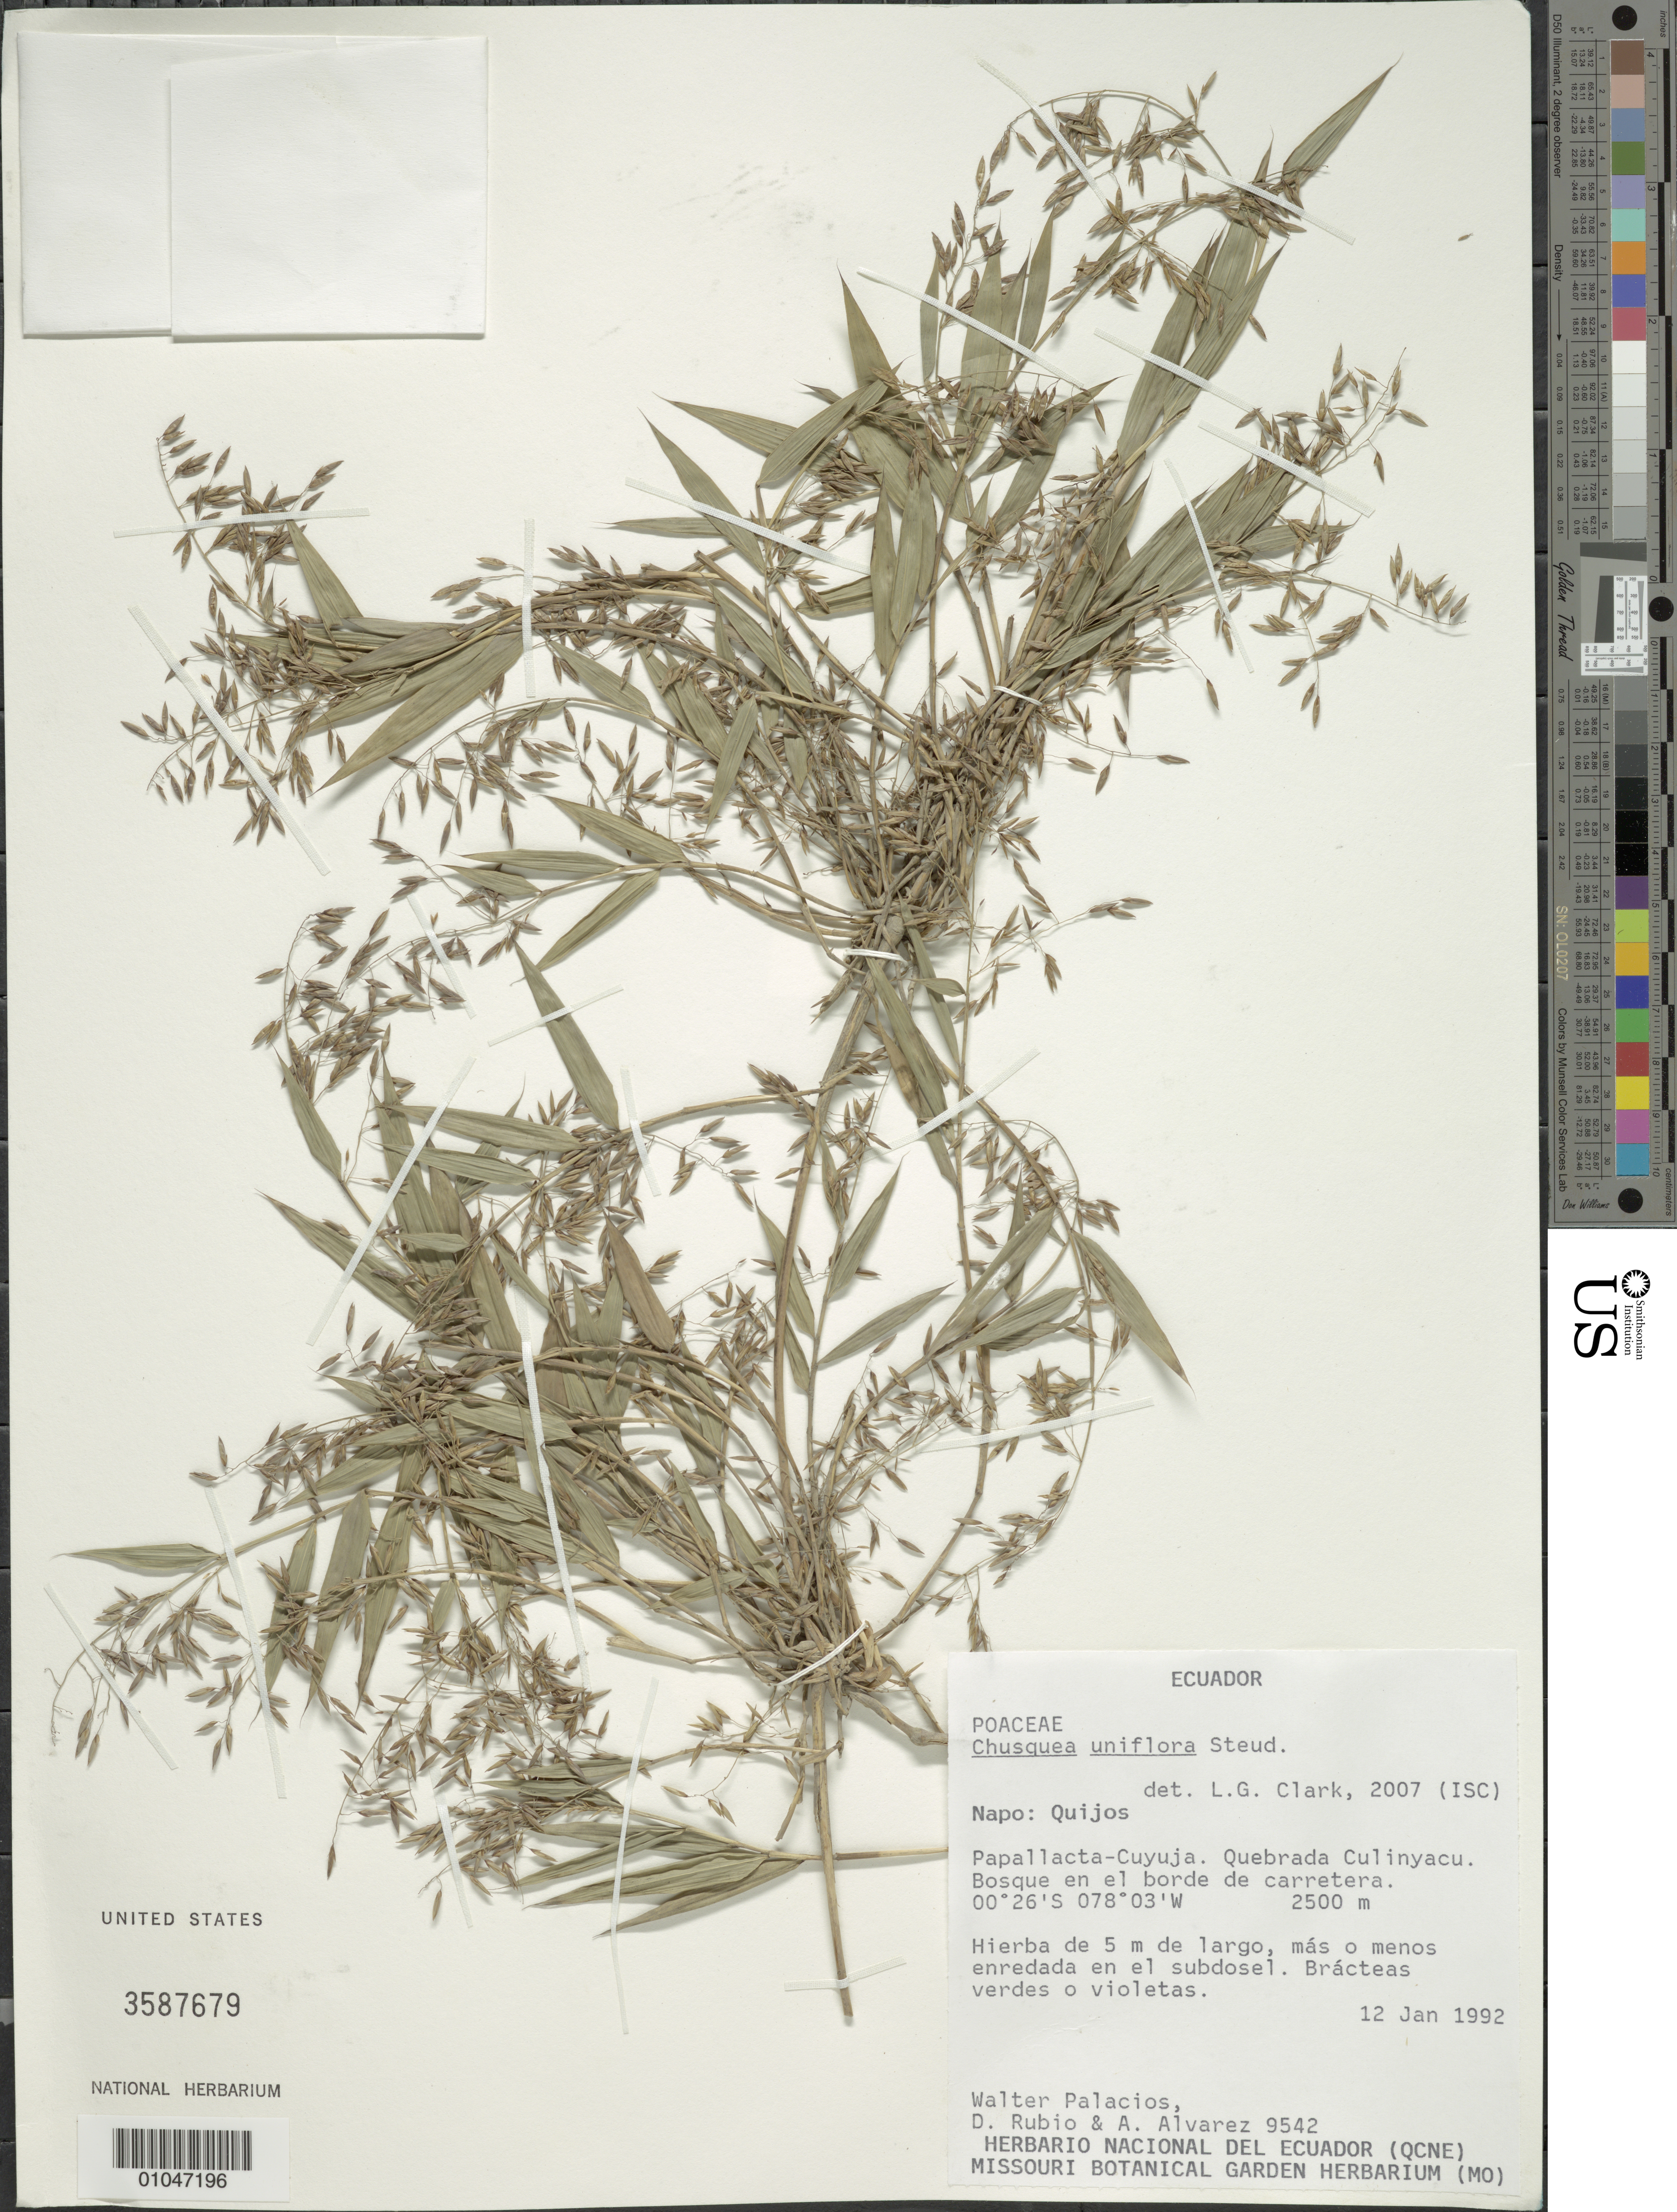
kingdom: Plantae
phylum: Tracheophyta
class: Liliopsida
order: Poales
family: Poaceae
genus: Chusquea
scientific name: Chusquea uniflora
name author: Steud.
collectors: W. Palacios, D. Rubio & A. Alvarez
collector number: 9542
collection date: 1992-01-12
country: Ecuador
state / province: Napo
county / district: Quijos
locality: Papallacta-Cuyuja, Quebrada Culinyacu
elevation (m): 2500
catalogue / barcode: US 3587679